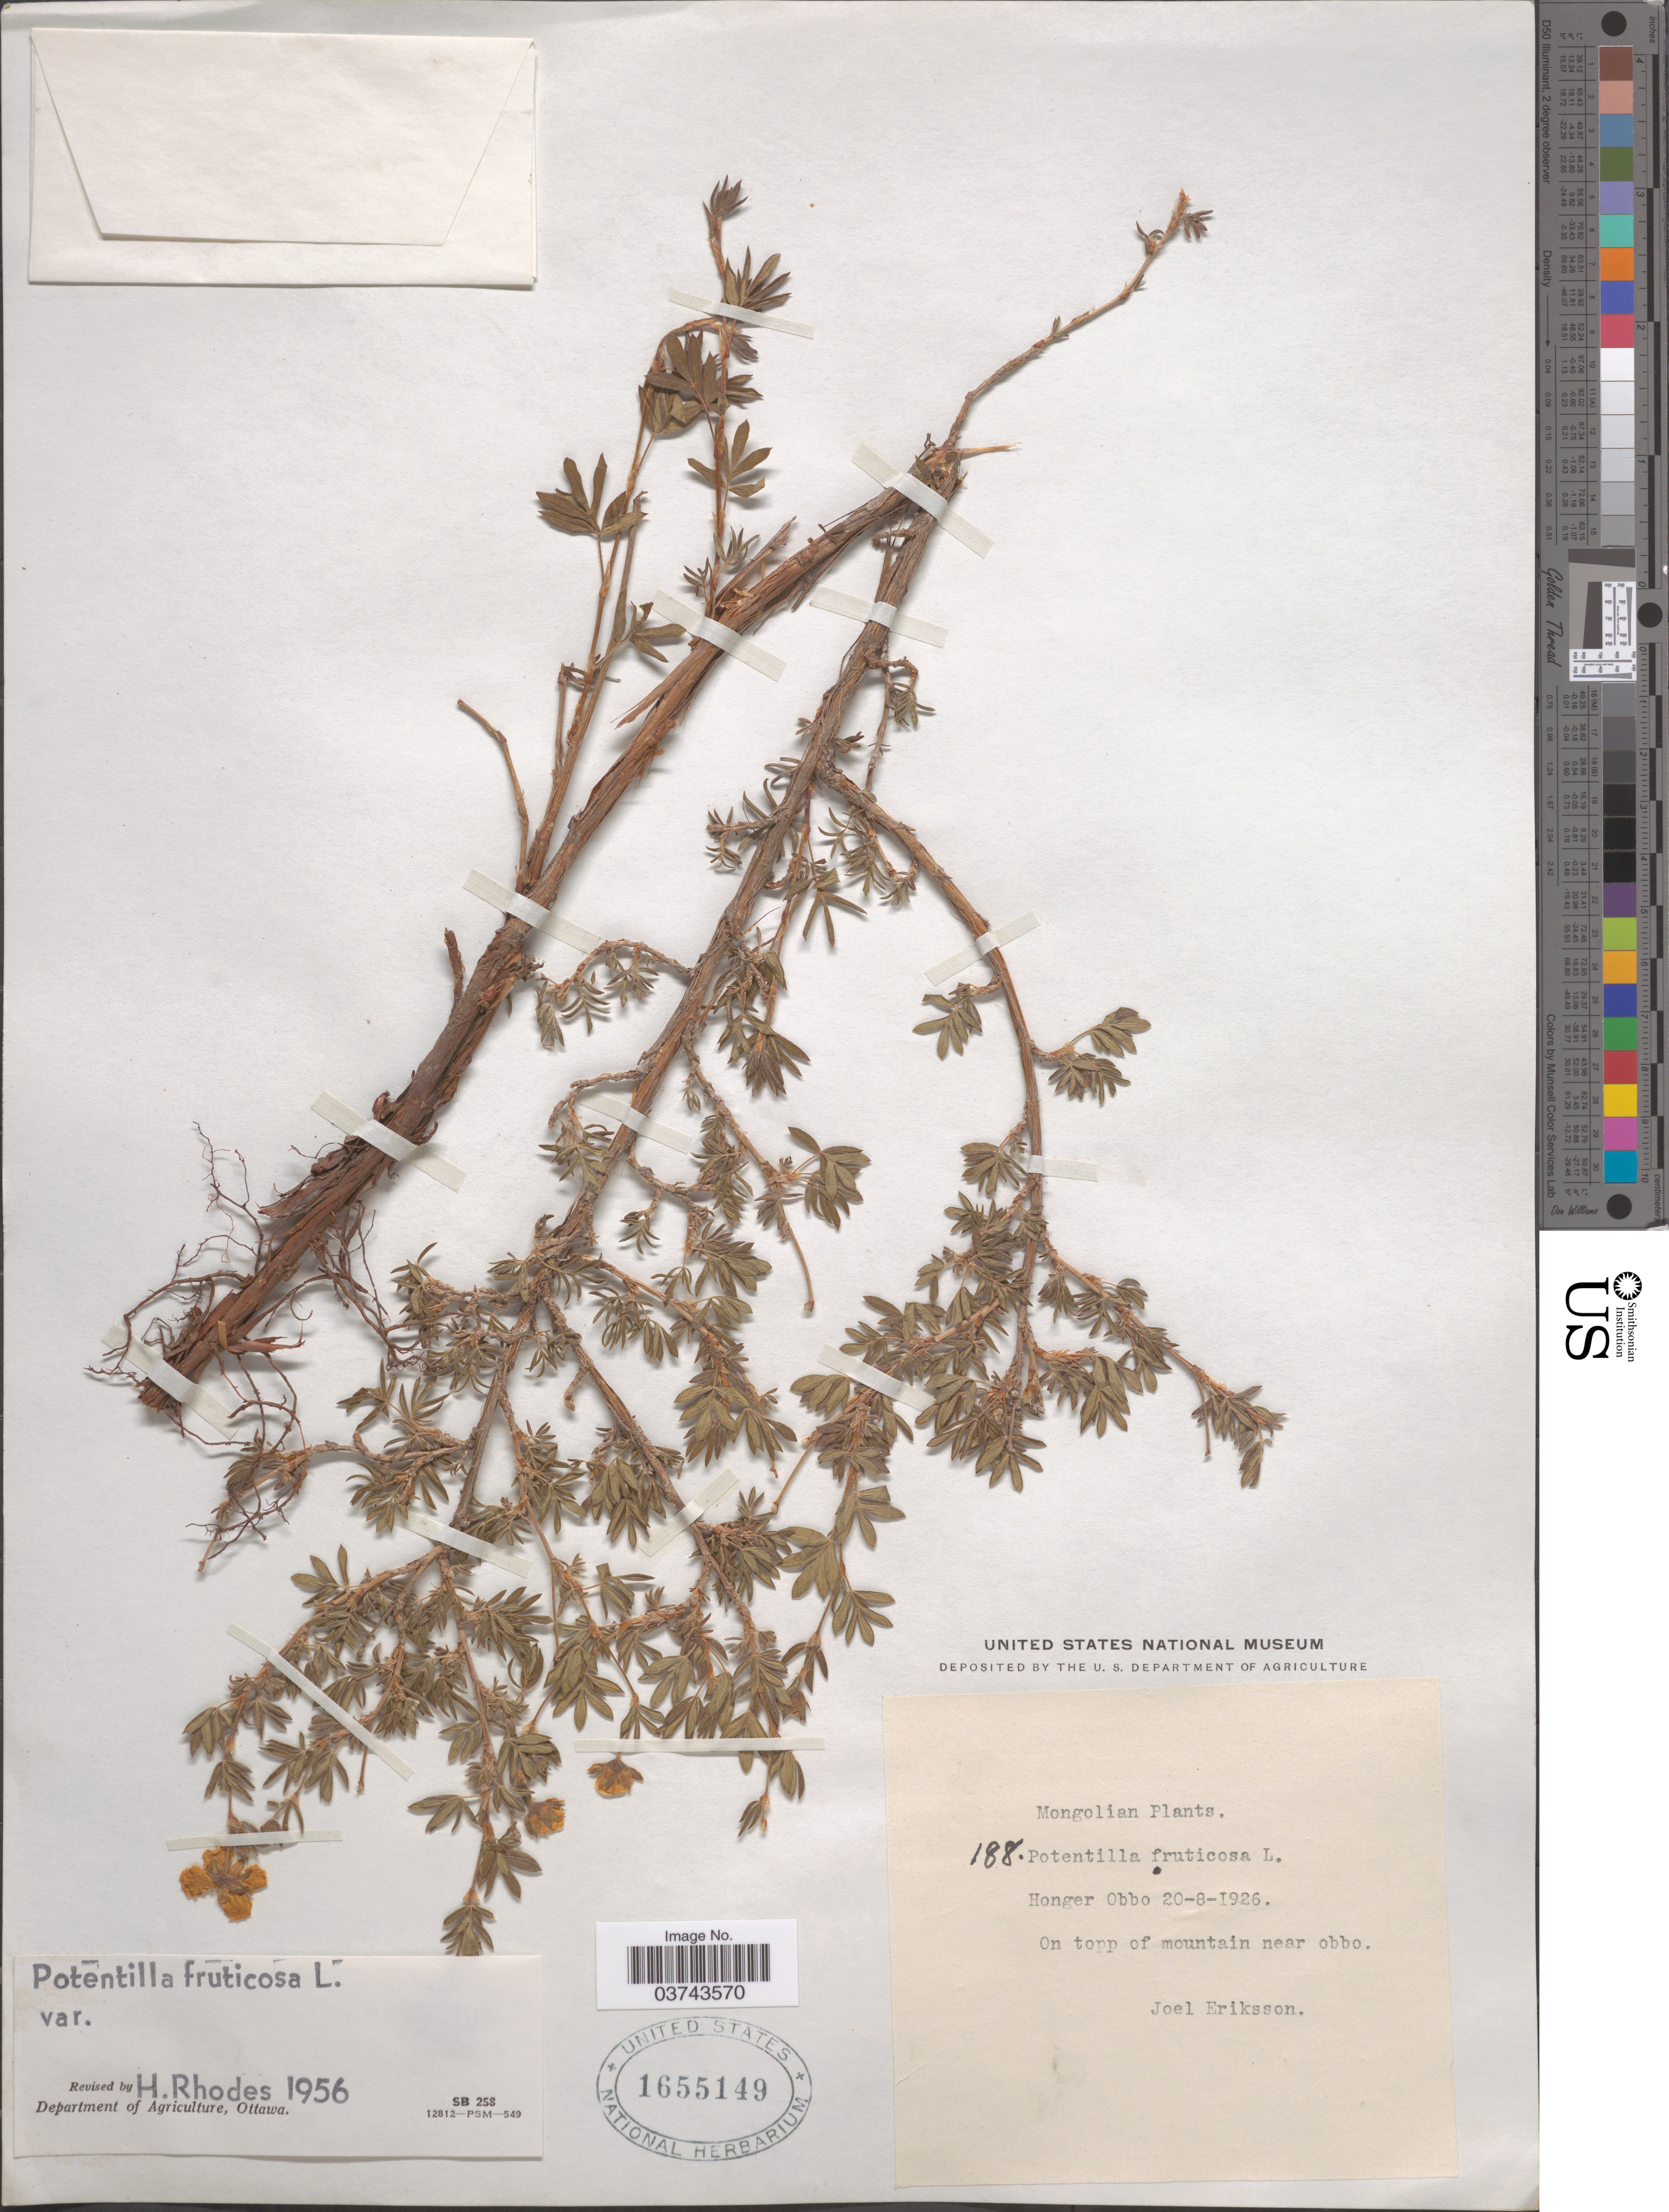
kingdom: Plantae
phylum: Tracheophyta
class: Magnoliopsida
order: Rosales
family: Rosaceae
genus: Dasiphora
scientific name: Dasiphora fruticosa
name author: (L.) Rydb.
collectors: J. Eriksson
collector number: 188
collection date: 1926-08-20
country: Mongolia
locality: Honger Obbo. On topp of mountain near Obbo.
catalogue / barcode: US 1655149